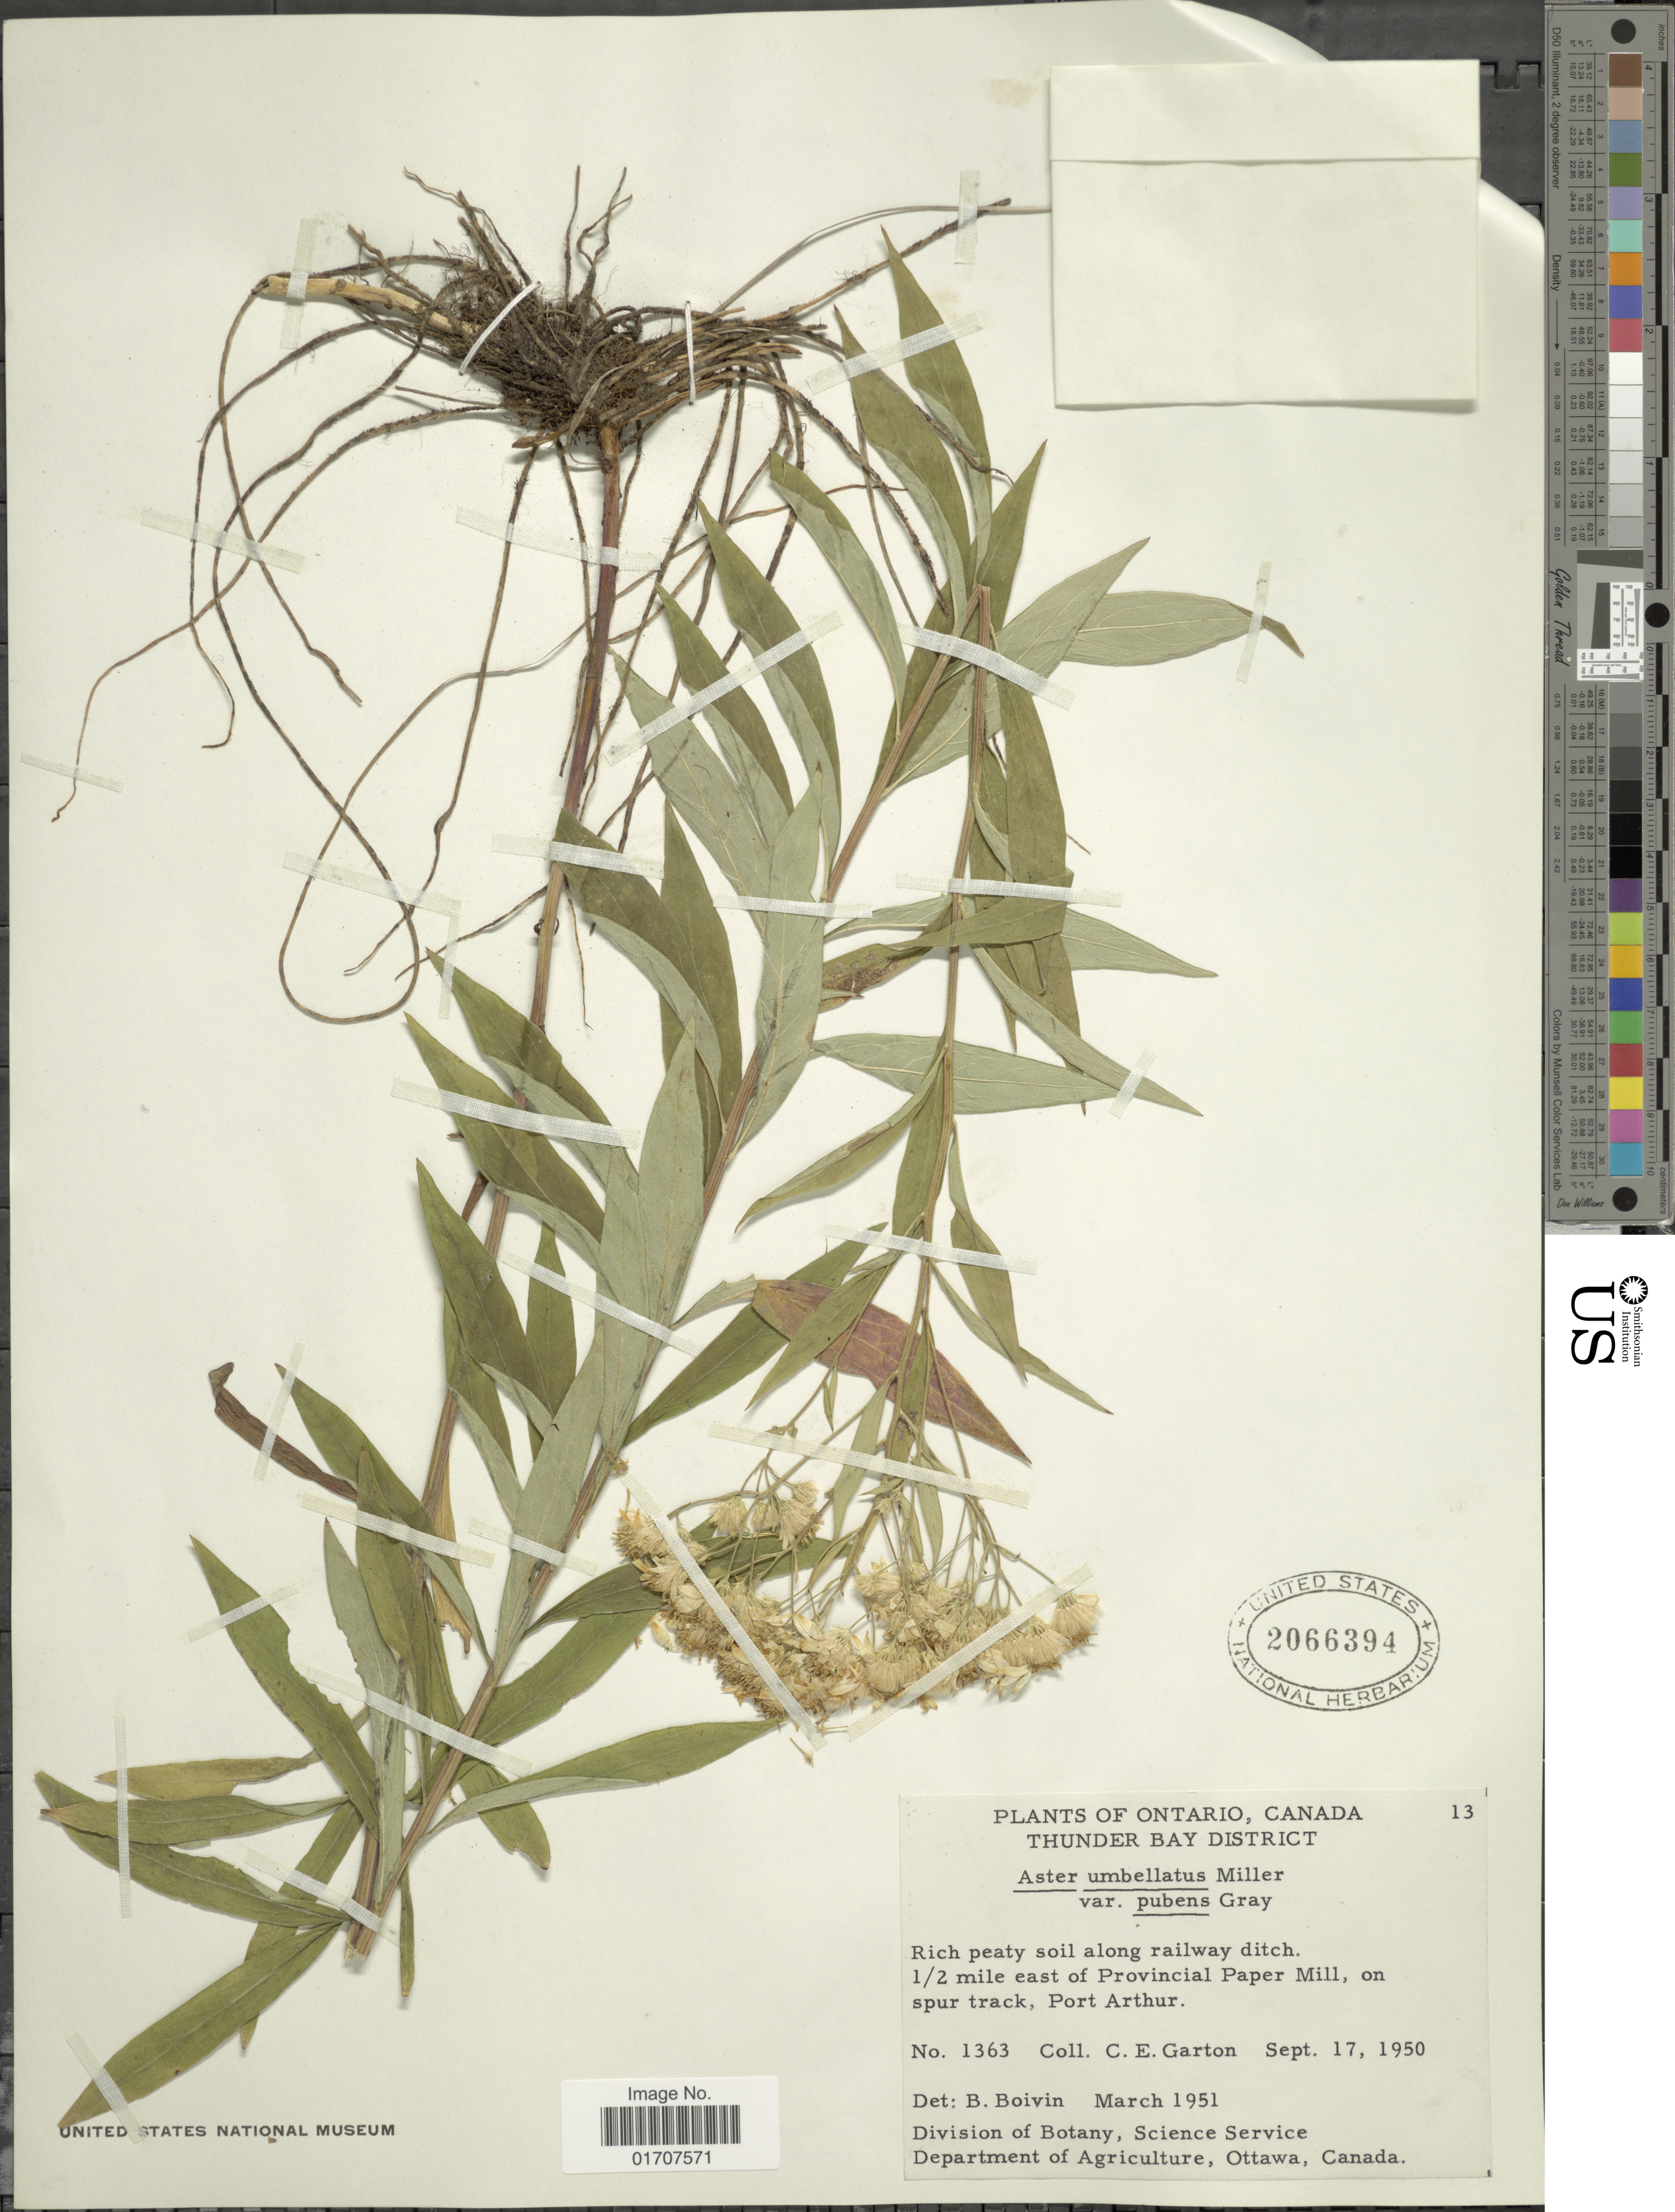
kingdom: Plantae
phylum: Tracheophyta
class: Magnoliopsida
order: Asterales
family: Asteraceae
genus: Doellingeria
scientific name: Doellingeria umbellata var. pubens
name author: (A. Gray) Britton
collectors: C. E. Garton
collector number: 1363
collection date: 1950-09-17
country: Canada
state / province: Ontario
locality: Thunder Bay District, Rich peaty soil along railway ditch, ½ mile east of Provincial Paper Mill, on spur track, Port Arthur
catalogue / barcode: US 2066394